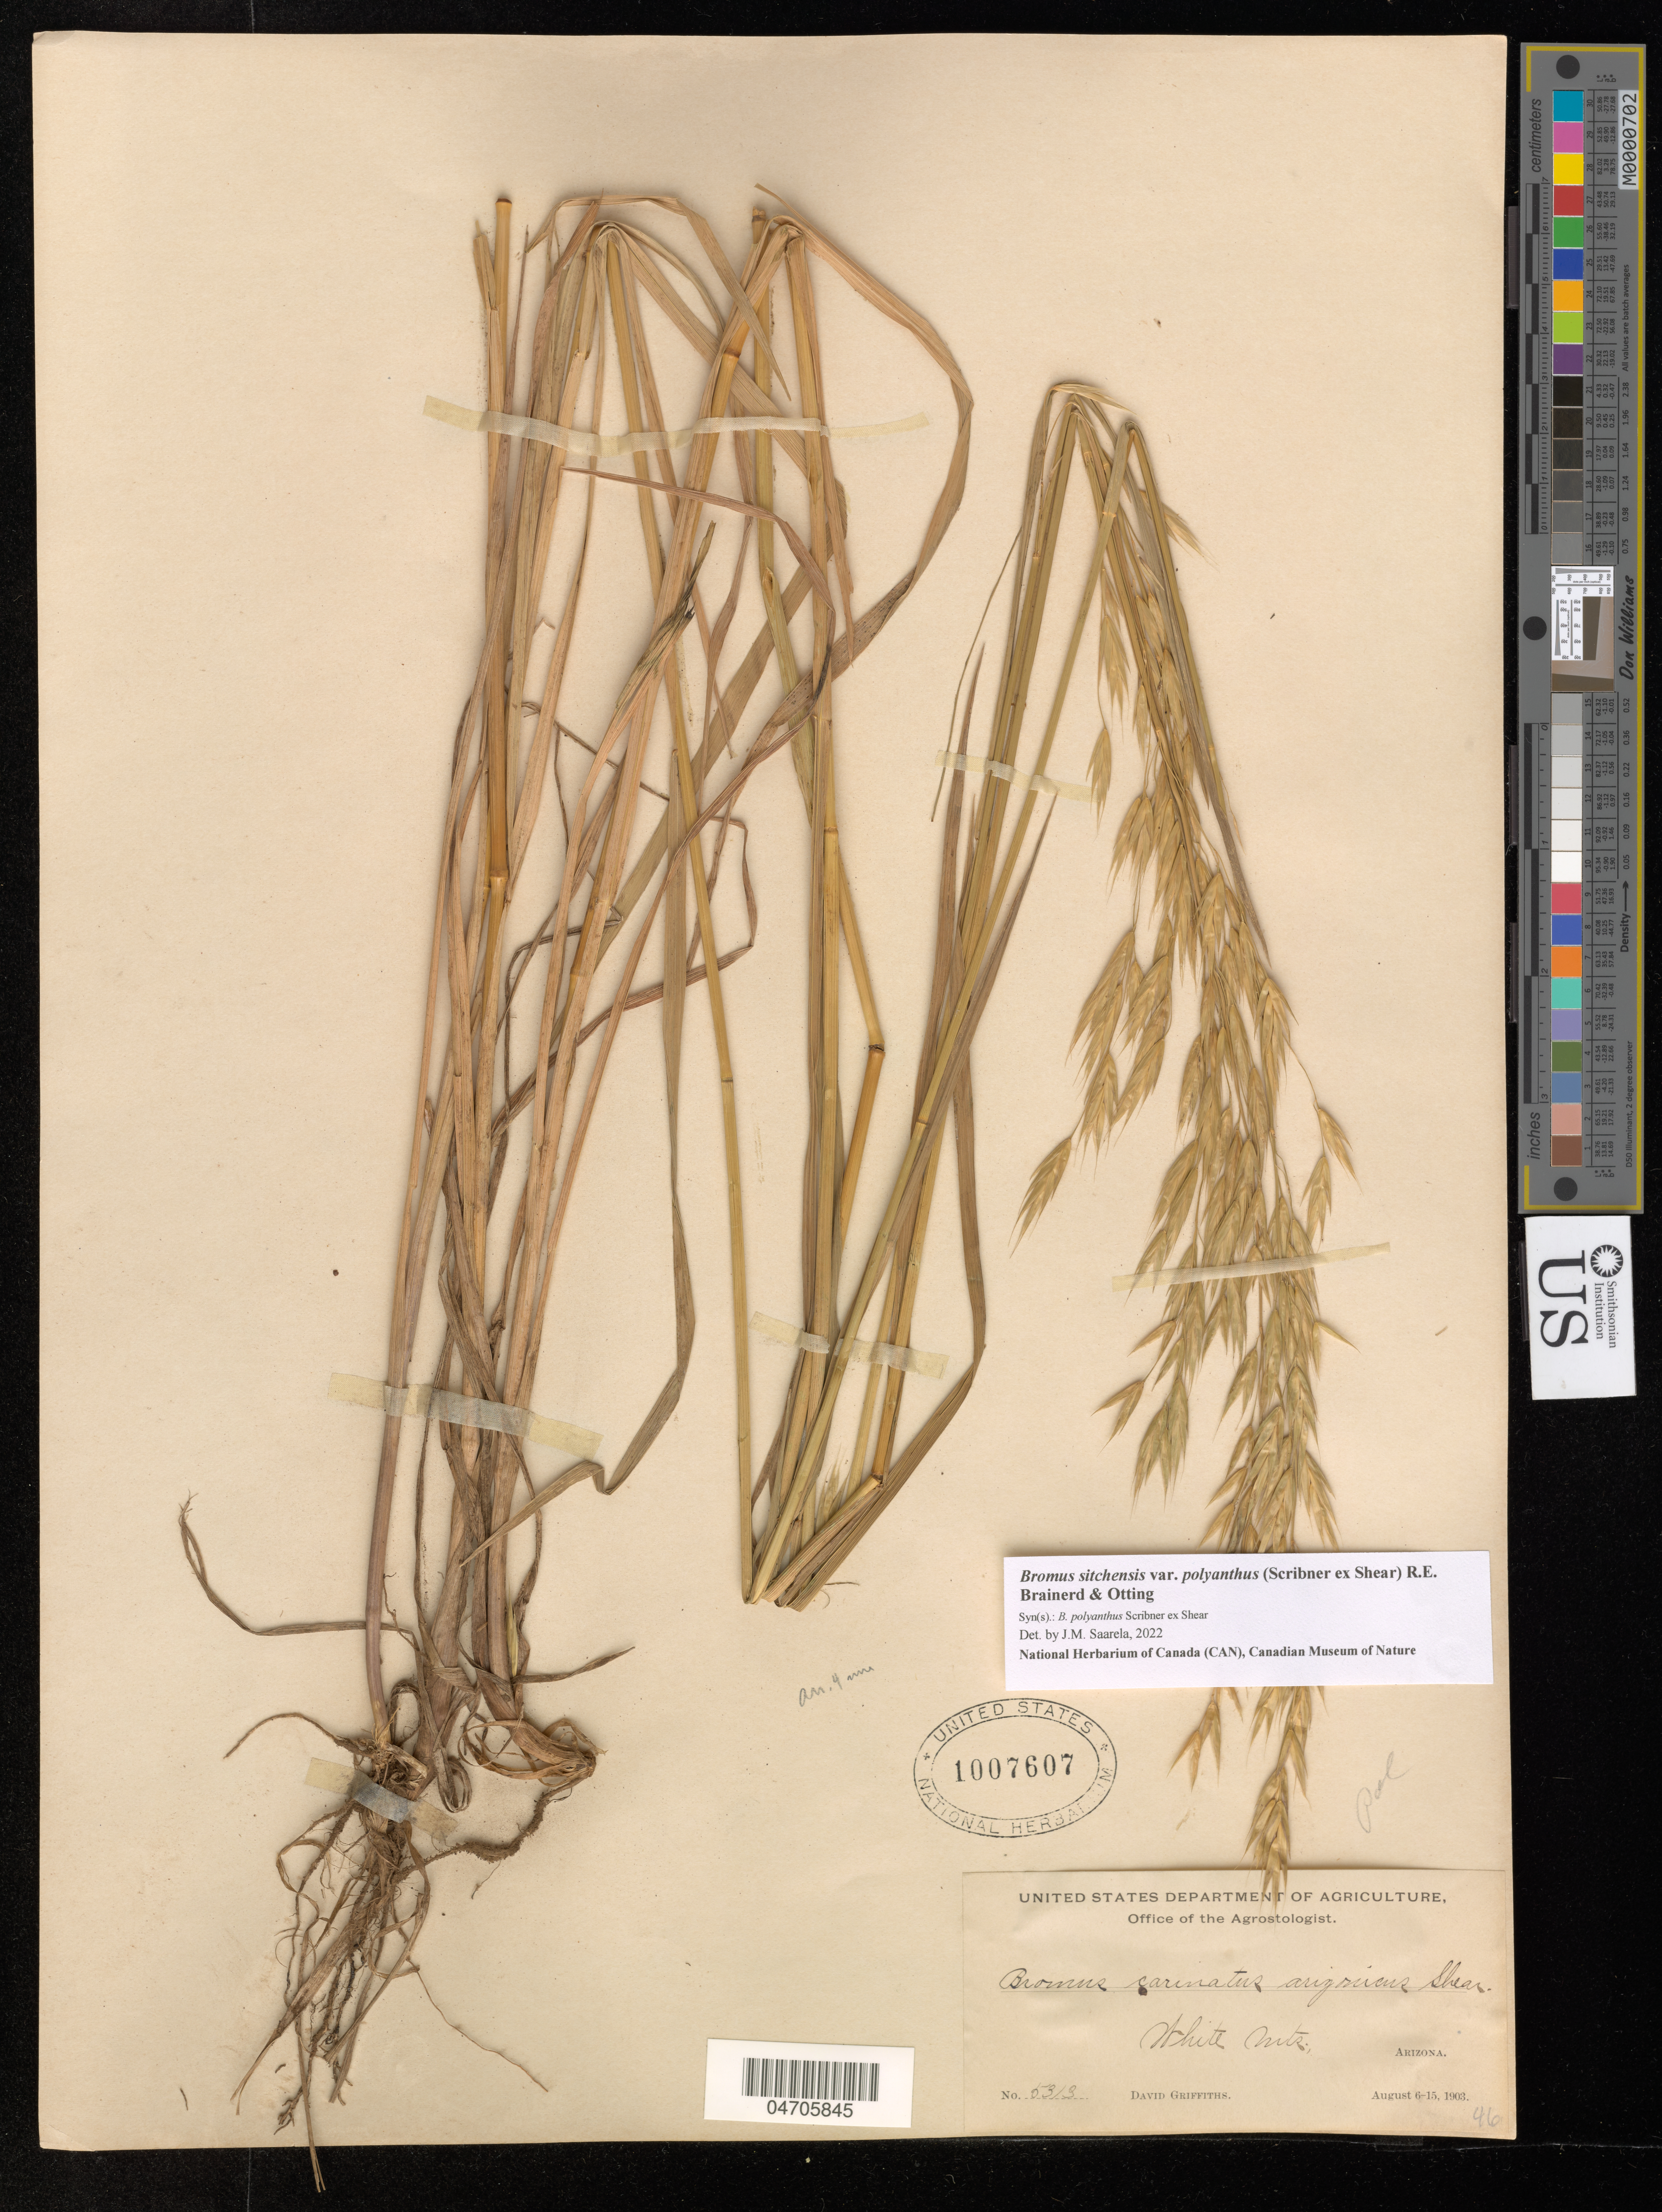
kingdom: Plantae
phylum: Tracheophyta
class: Liliopsida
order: Poales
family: Poaceae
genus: Bromus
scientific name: Bromus polyanthus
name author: Scribn. ex Shear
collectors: D. Griffiths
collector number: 5313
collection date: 1903-08-06/1903-08-15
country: United States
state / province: Arizona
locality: White Mts.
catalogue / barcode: US 1007607